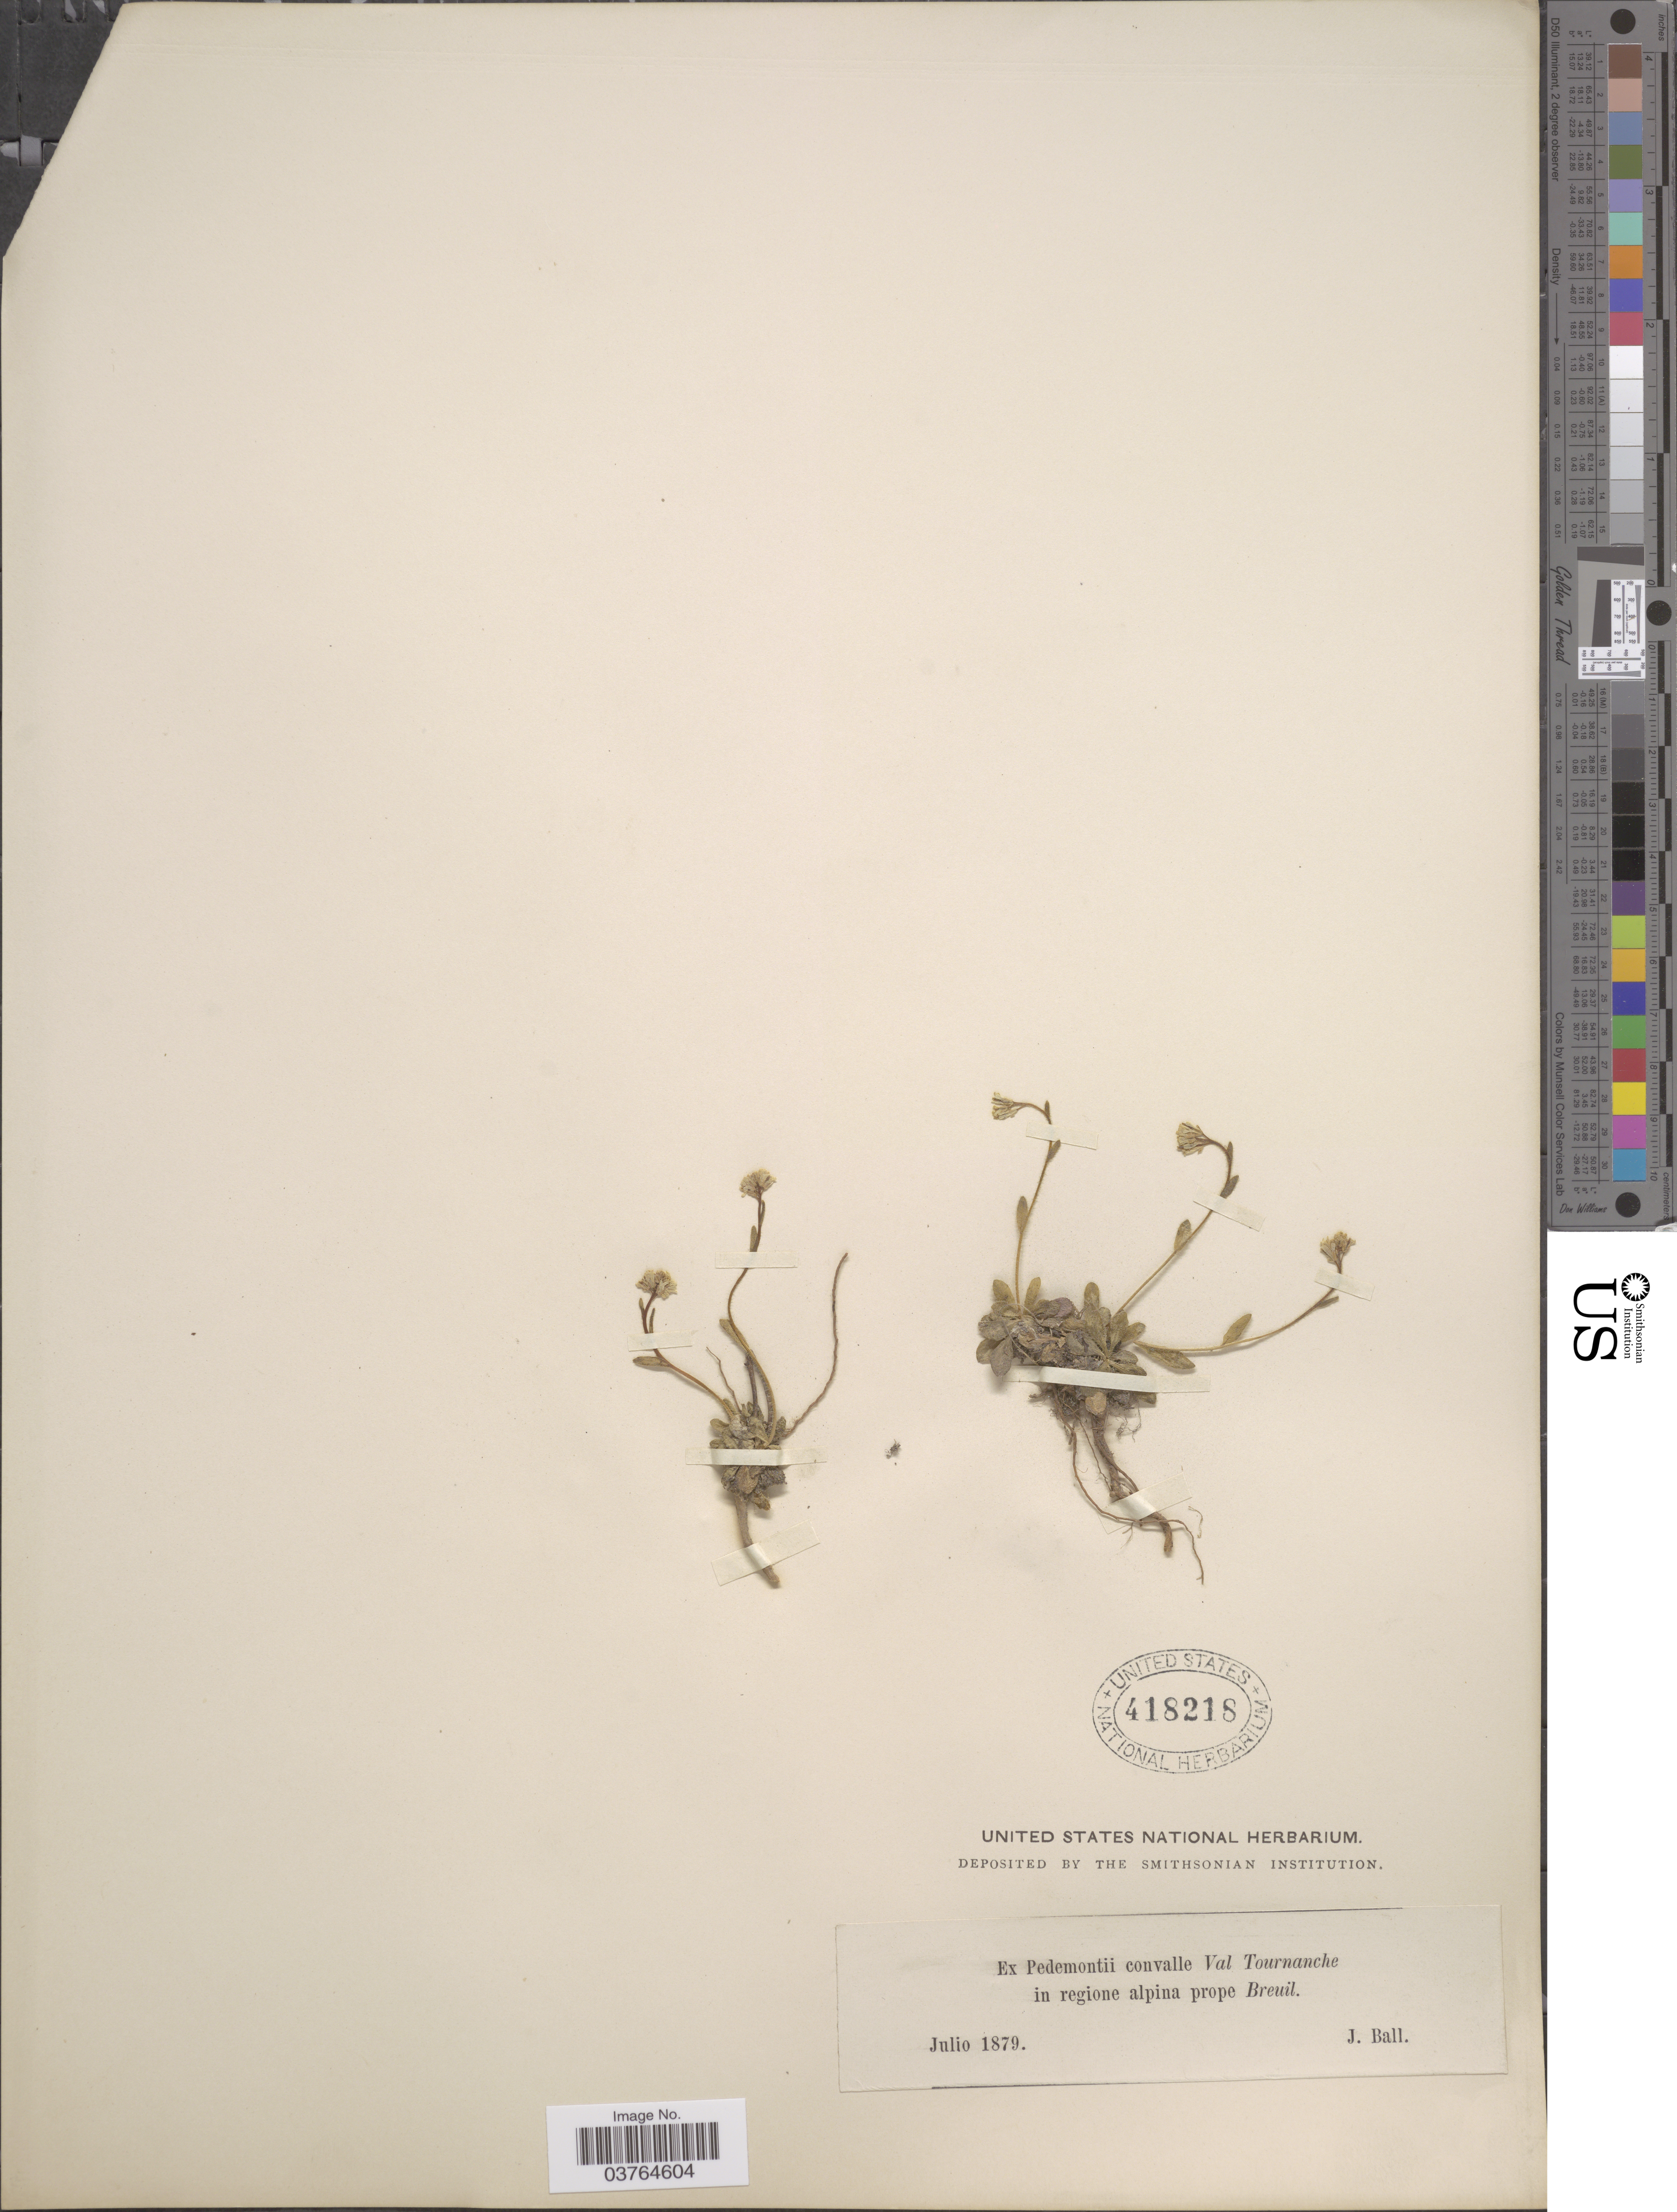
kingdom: Plantae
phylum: Tracheophyta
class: Magnoliopsida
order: Brassicales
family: Brassicaceae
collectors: J. Ball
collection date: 1879-07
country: Italy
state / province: Piedmont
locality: Ex Pedemontii convalle Val Tournanche in regione alpine prope Breuil.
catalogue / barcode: US 418218